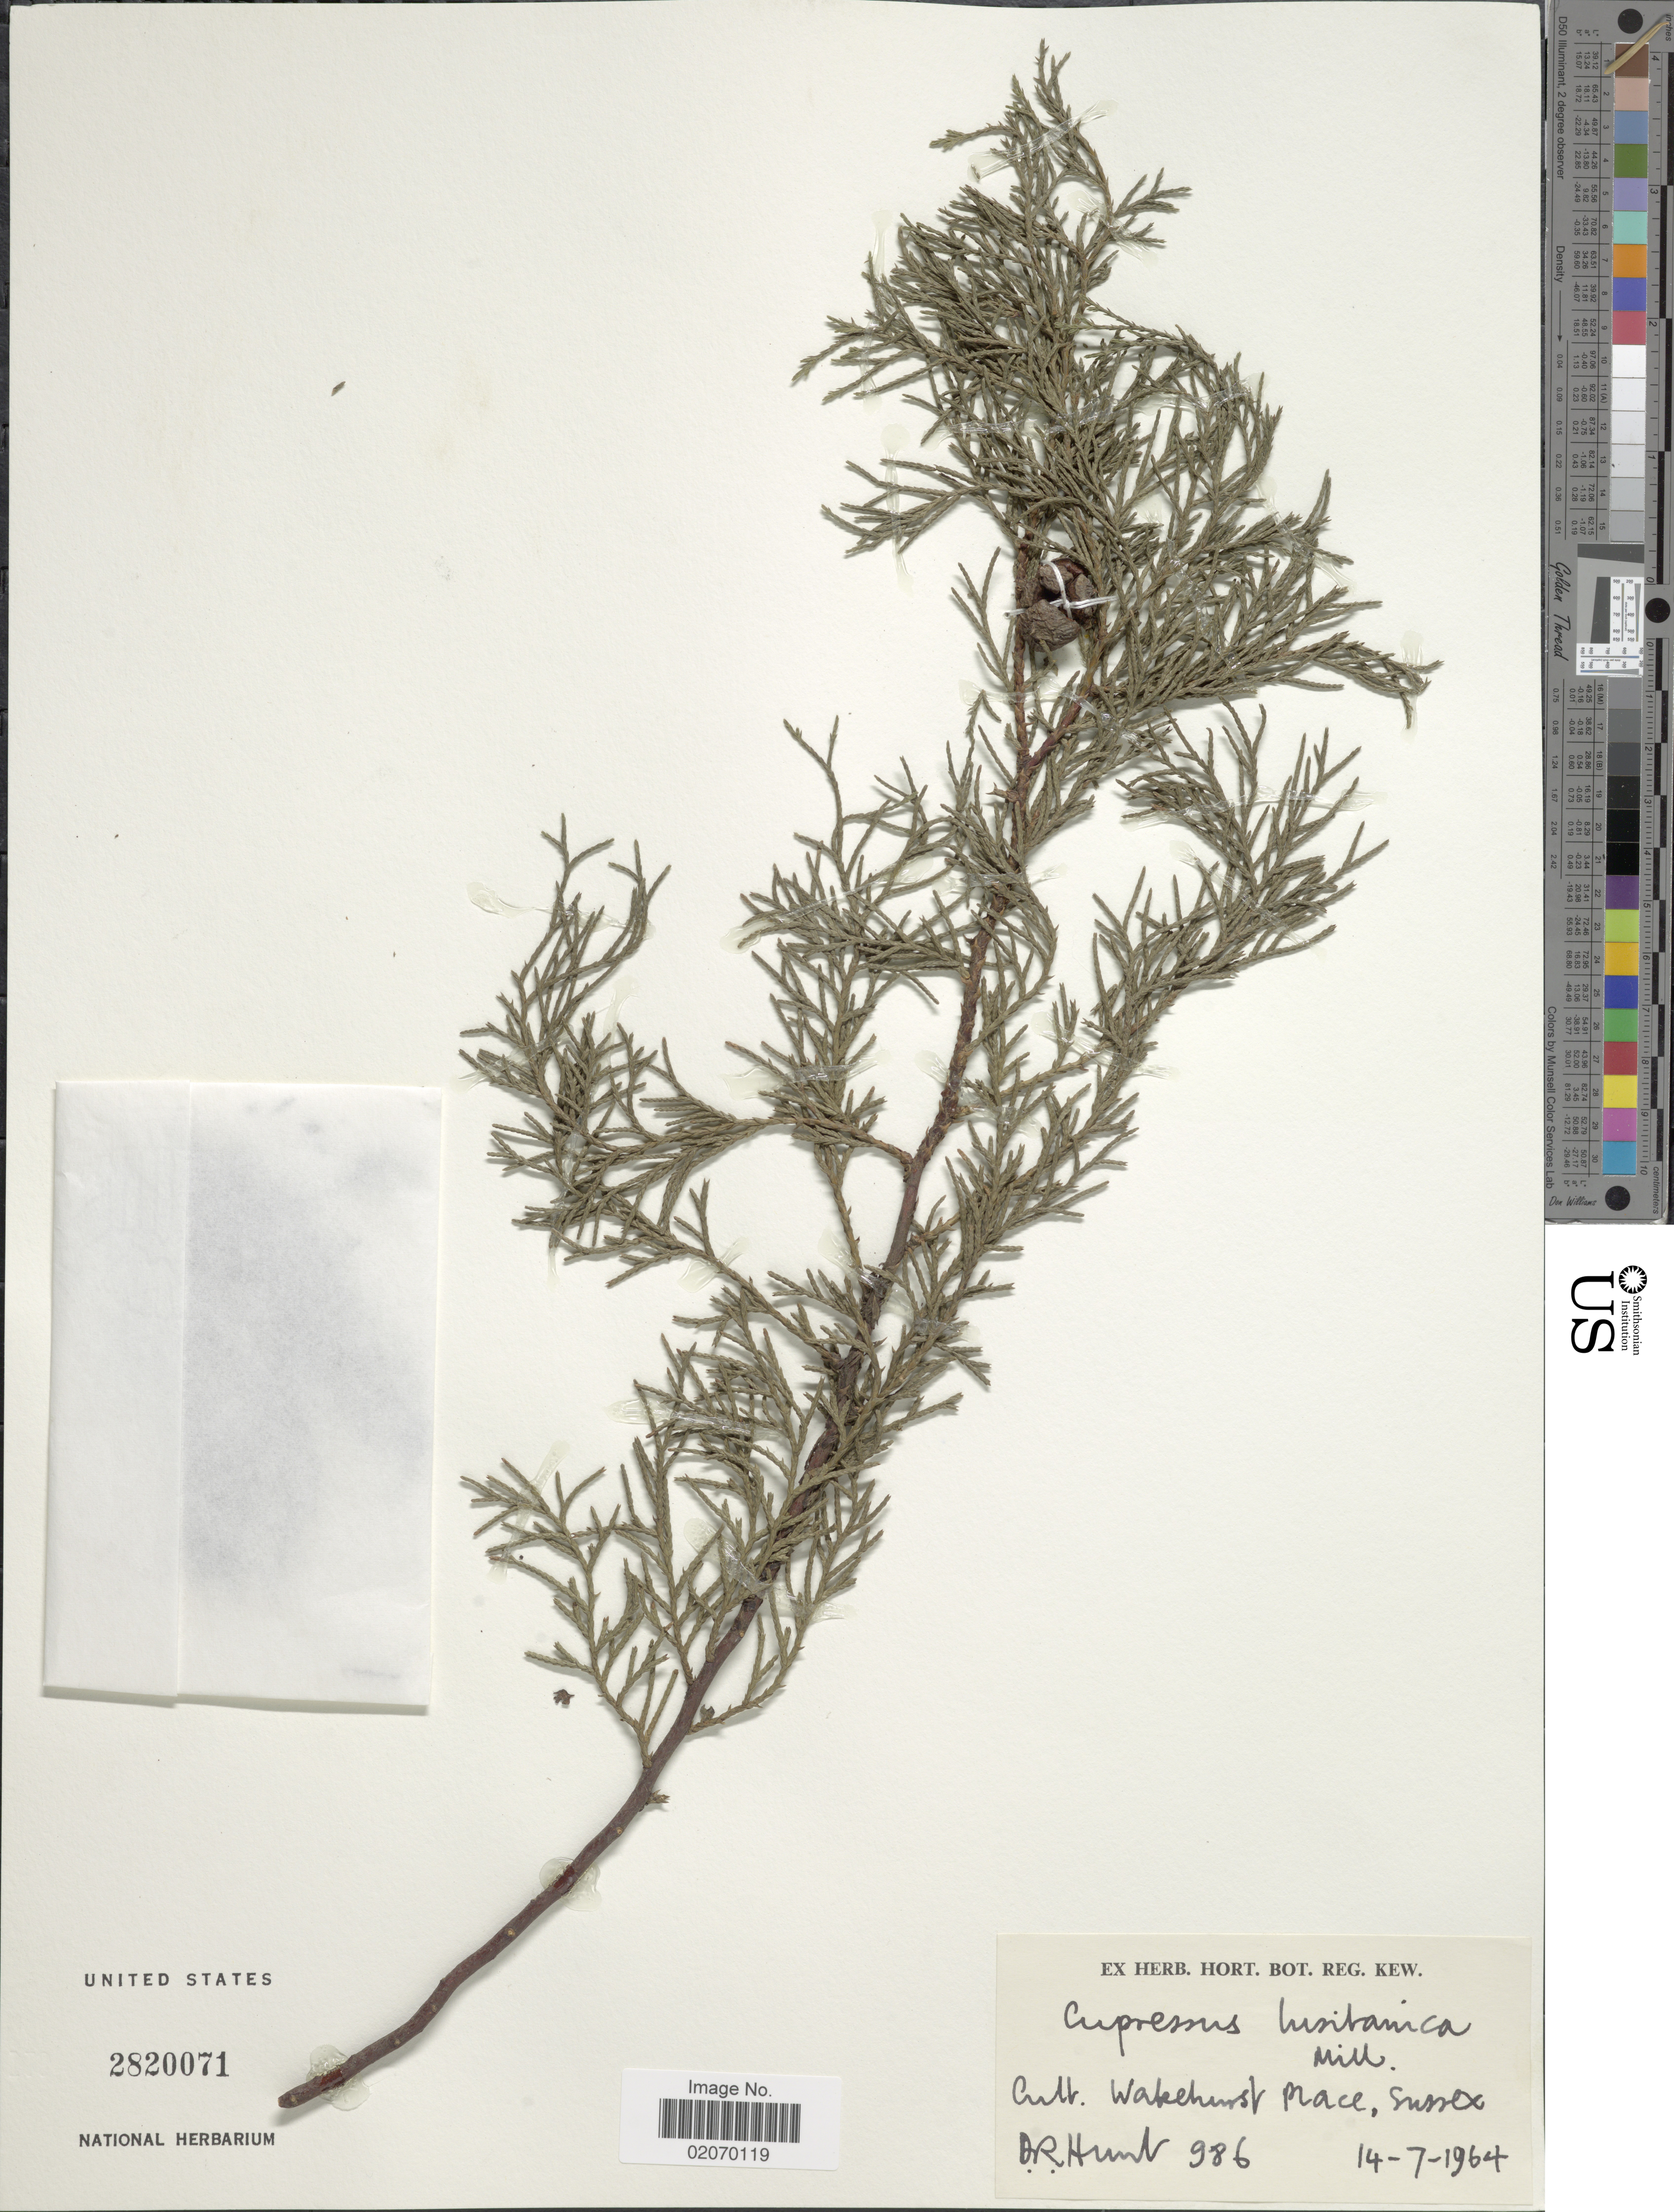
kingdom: Plantae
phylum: Tracheophyta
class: Pinopsida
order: Pinales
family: Cupressaceae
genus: Hesperocyparis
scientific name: Hesperocyparis lusitanica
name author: (Miller) Bartel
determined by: (US) Smithsonian Institution - National Museum of Natural History - Department of Botany (UNITED STATES)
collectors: D. R. Hunt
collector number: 986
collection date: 1964-07-14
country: United Kingdom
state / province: England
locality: Wakehurst Place, Sussex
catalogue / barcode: US 2820071